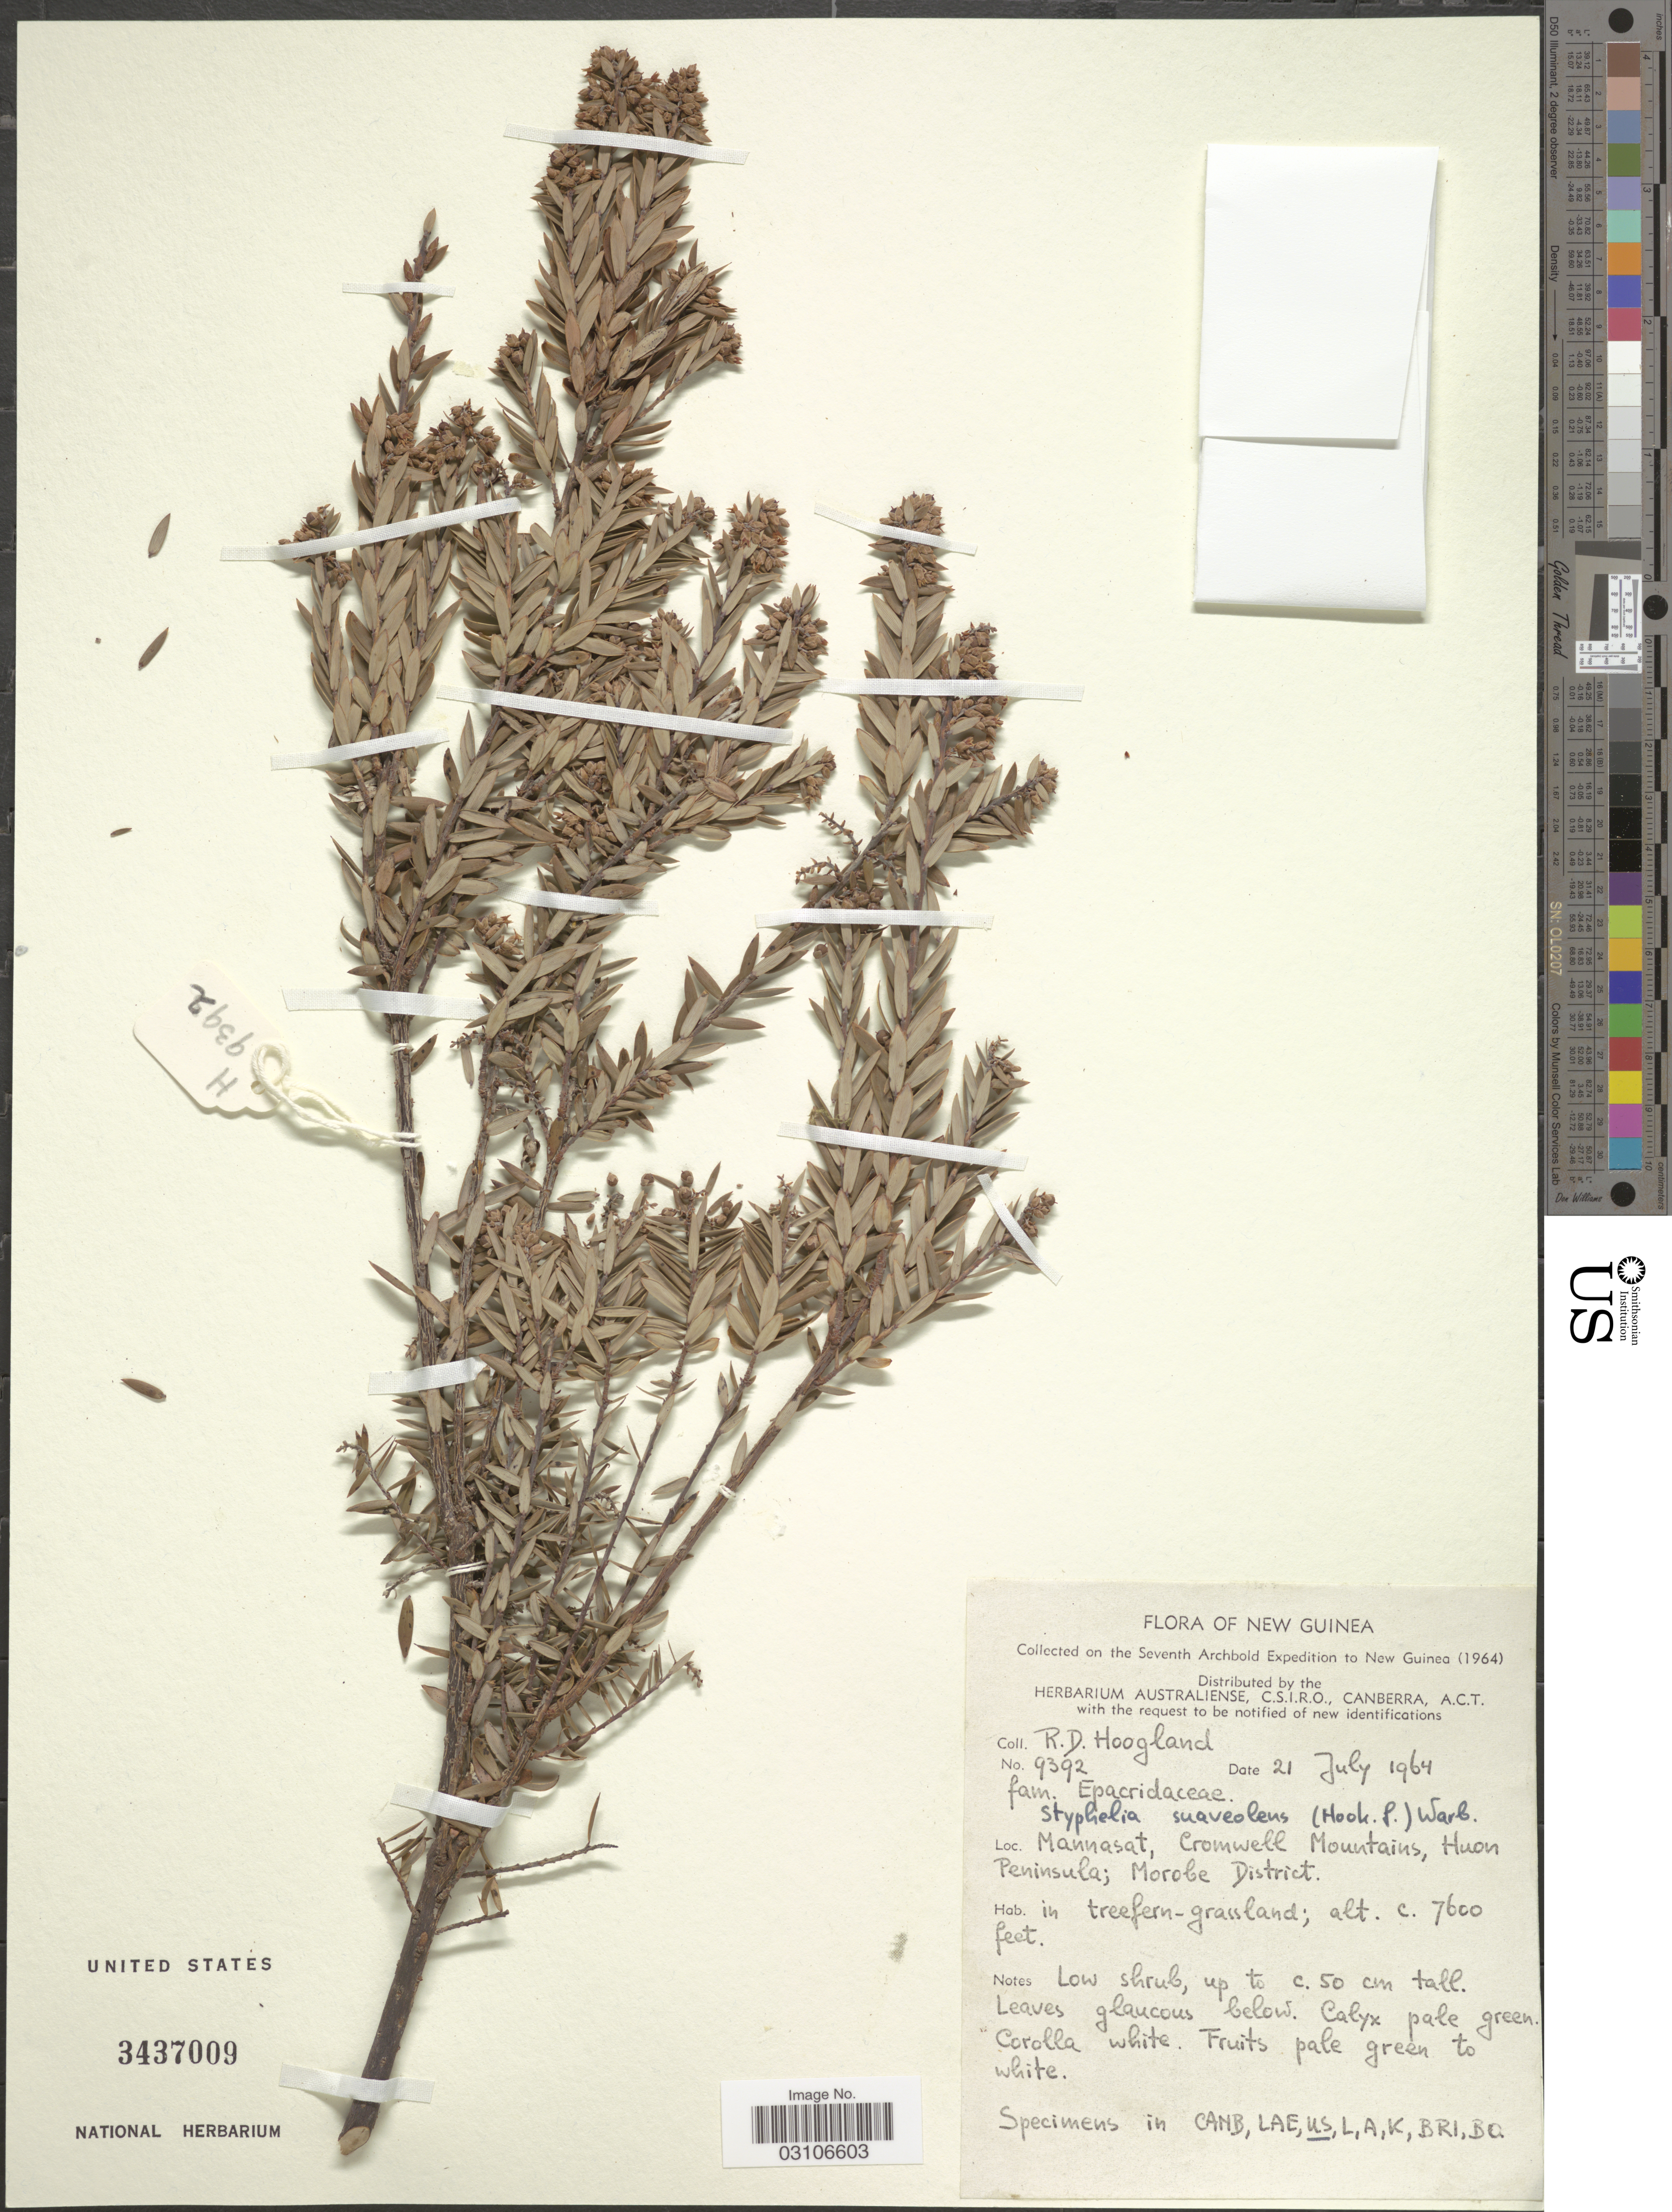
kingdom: Plantae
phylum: Tracheophyta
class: Magnoliopsida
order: Ericales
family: Ericaceae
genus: Styphelia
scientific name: Styphelia suaveolens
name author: (Hook. f.) Warb. ex P. Sarasin & Sarasin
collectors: R. D. Hoogland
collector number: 9392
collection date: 1964-07-21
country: Papua New Guinea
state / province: Morobe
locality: New Guinea. Mannasat, Cromwell Mountains, Huon Peninsula; Morobe District.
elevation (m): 2316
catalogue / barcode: US 3437009